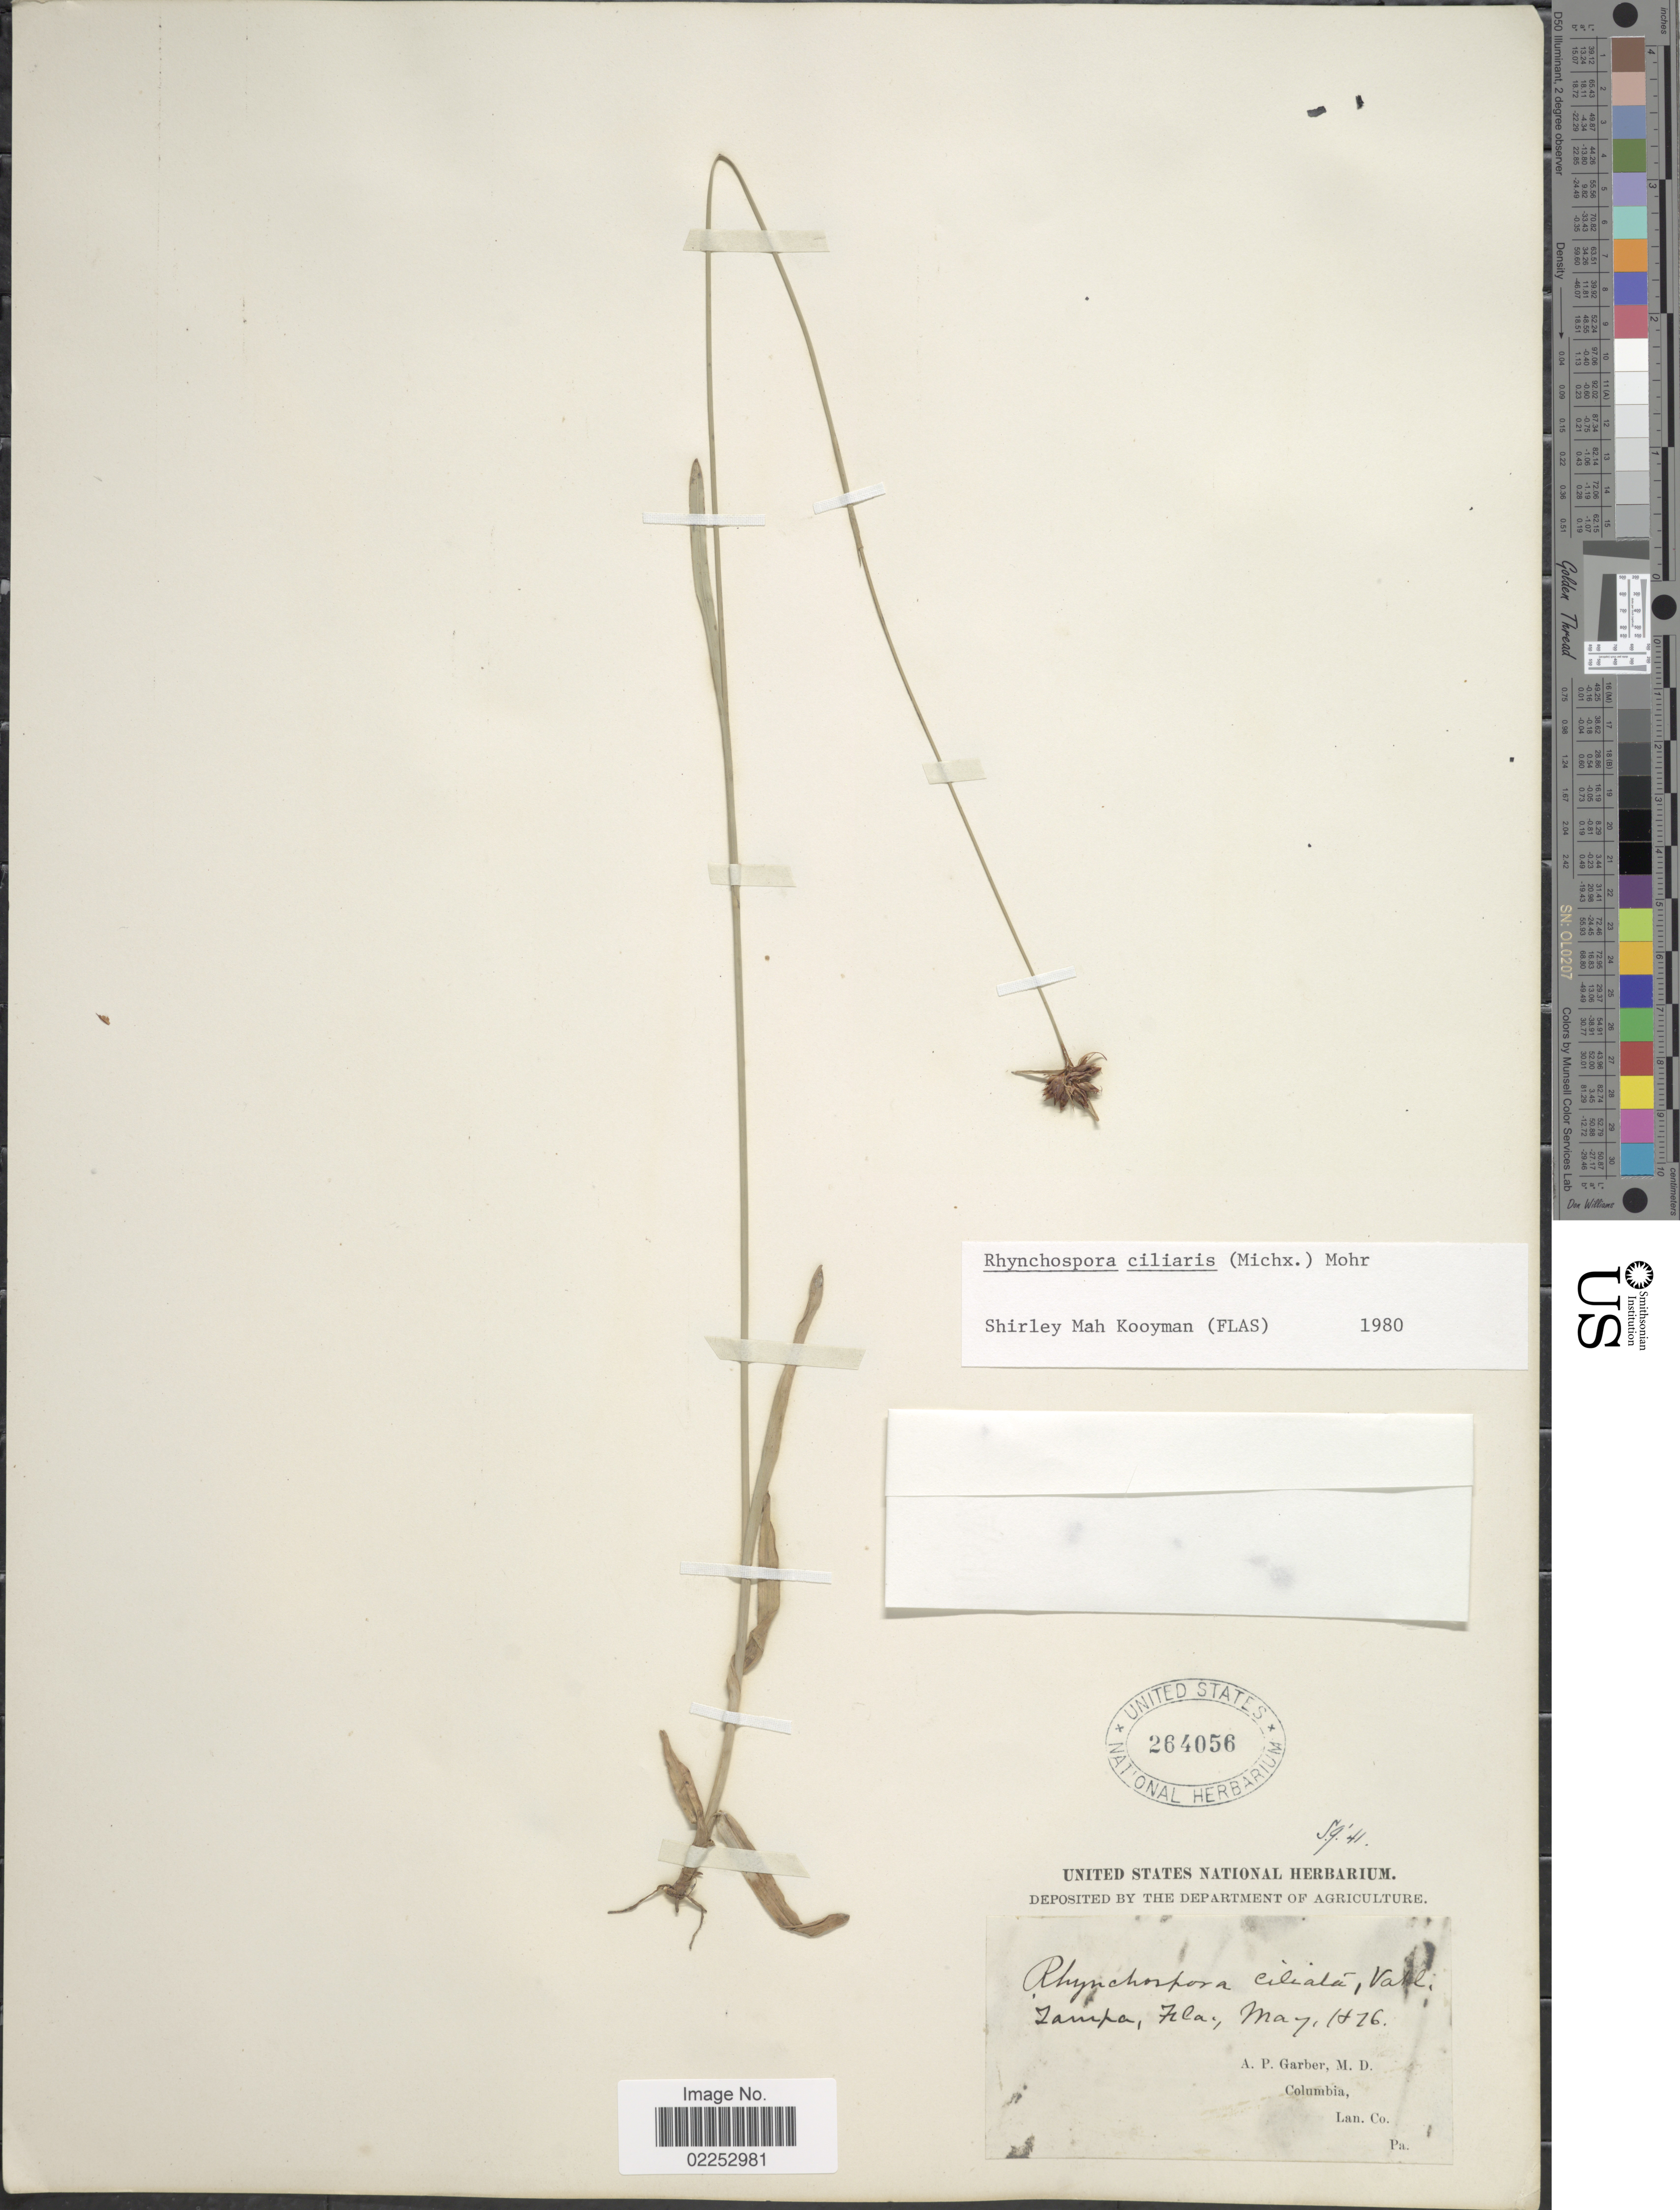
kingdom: Plantae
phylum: Tracheophyta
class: Liliopsida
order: Poales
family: Cyperaceae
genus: Rhynchospora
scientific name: Rhynchospora ciliaris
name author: (Michx.) C. Mohr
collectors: A. P. Garber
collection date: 1876-05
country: United States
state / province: Florida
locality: Zampa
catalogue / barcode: US 264056